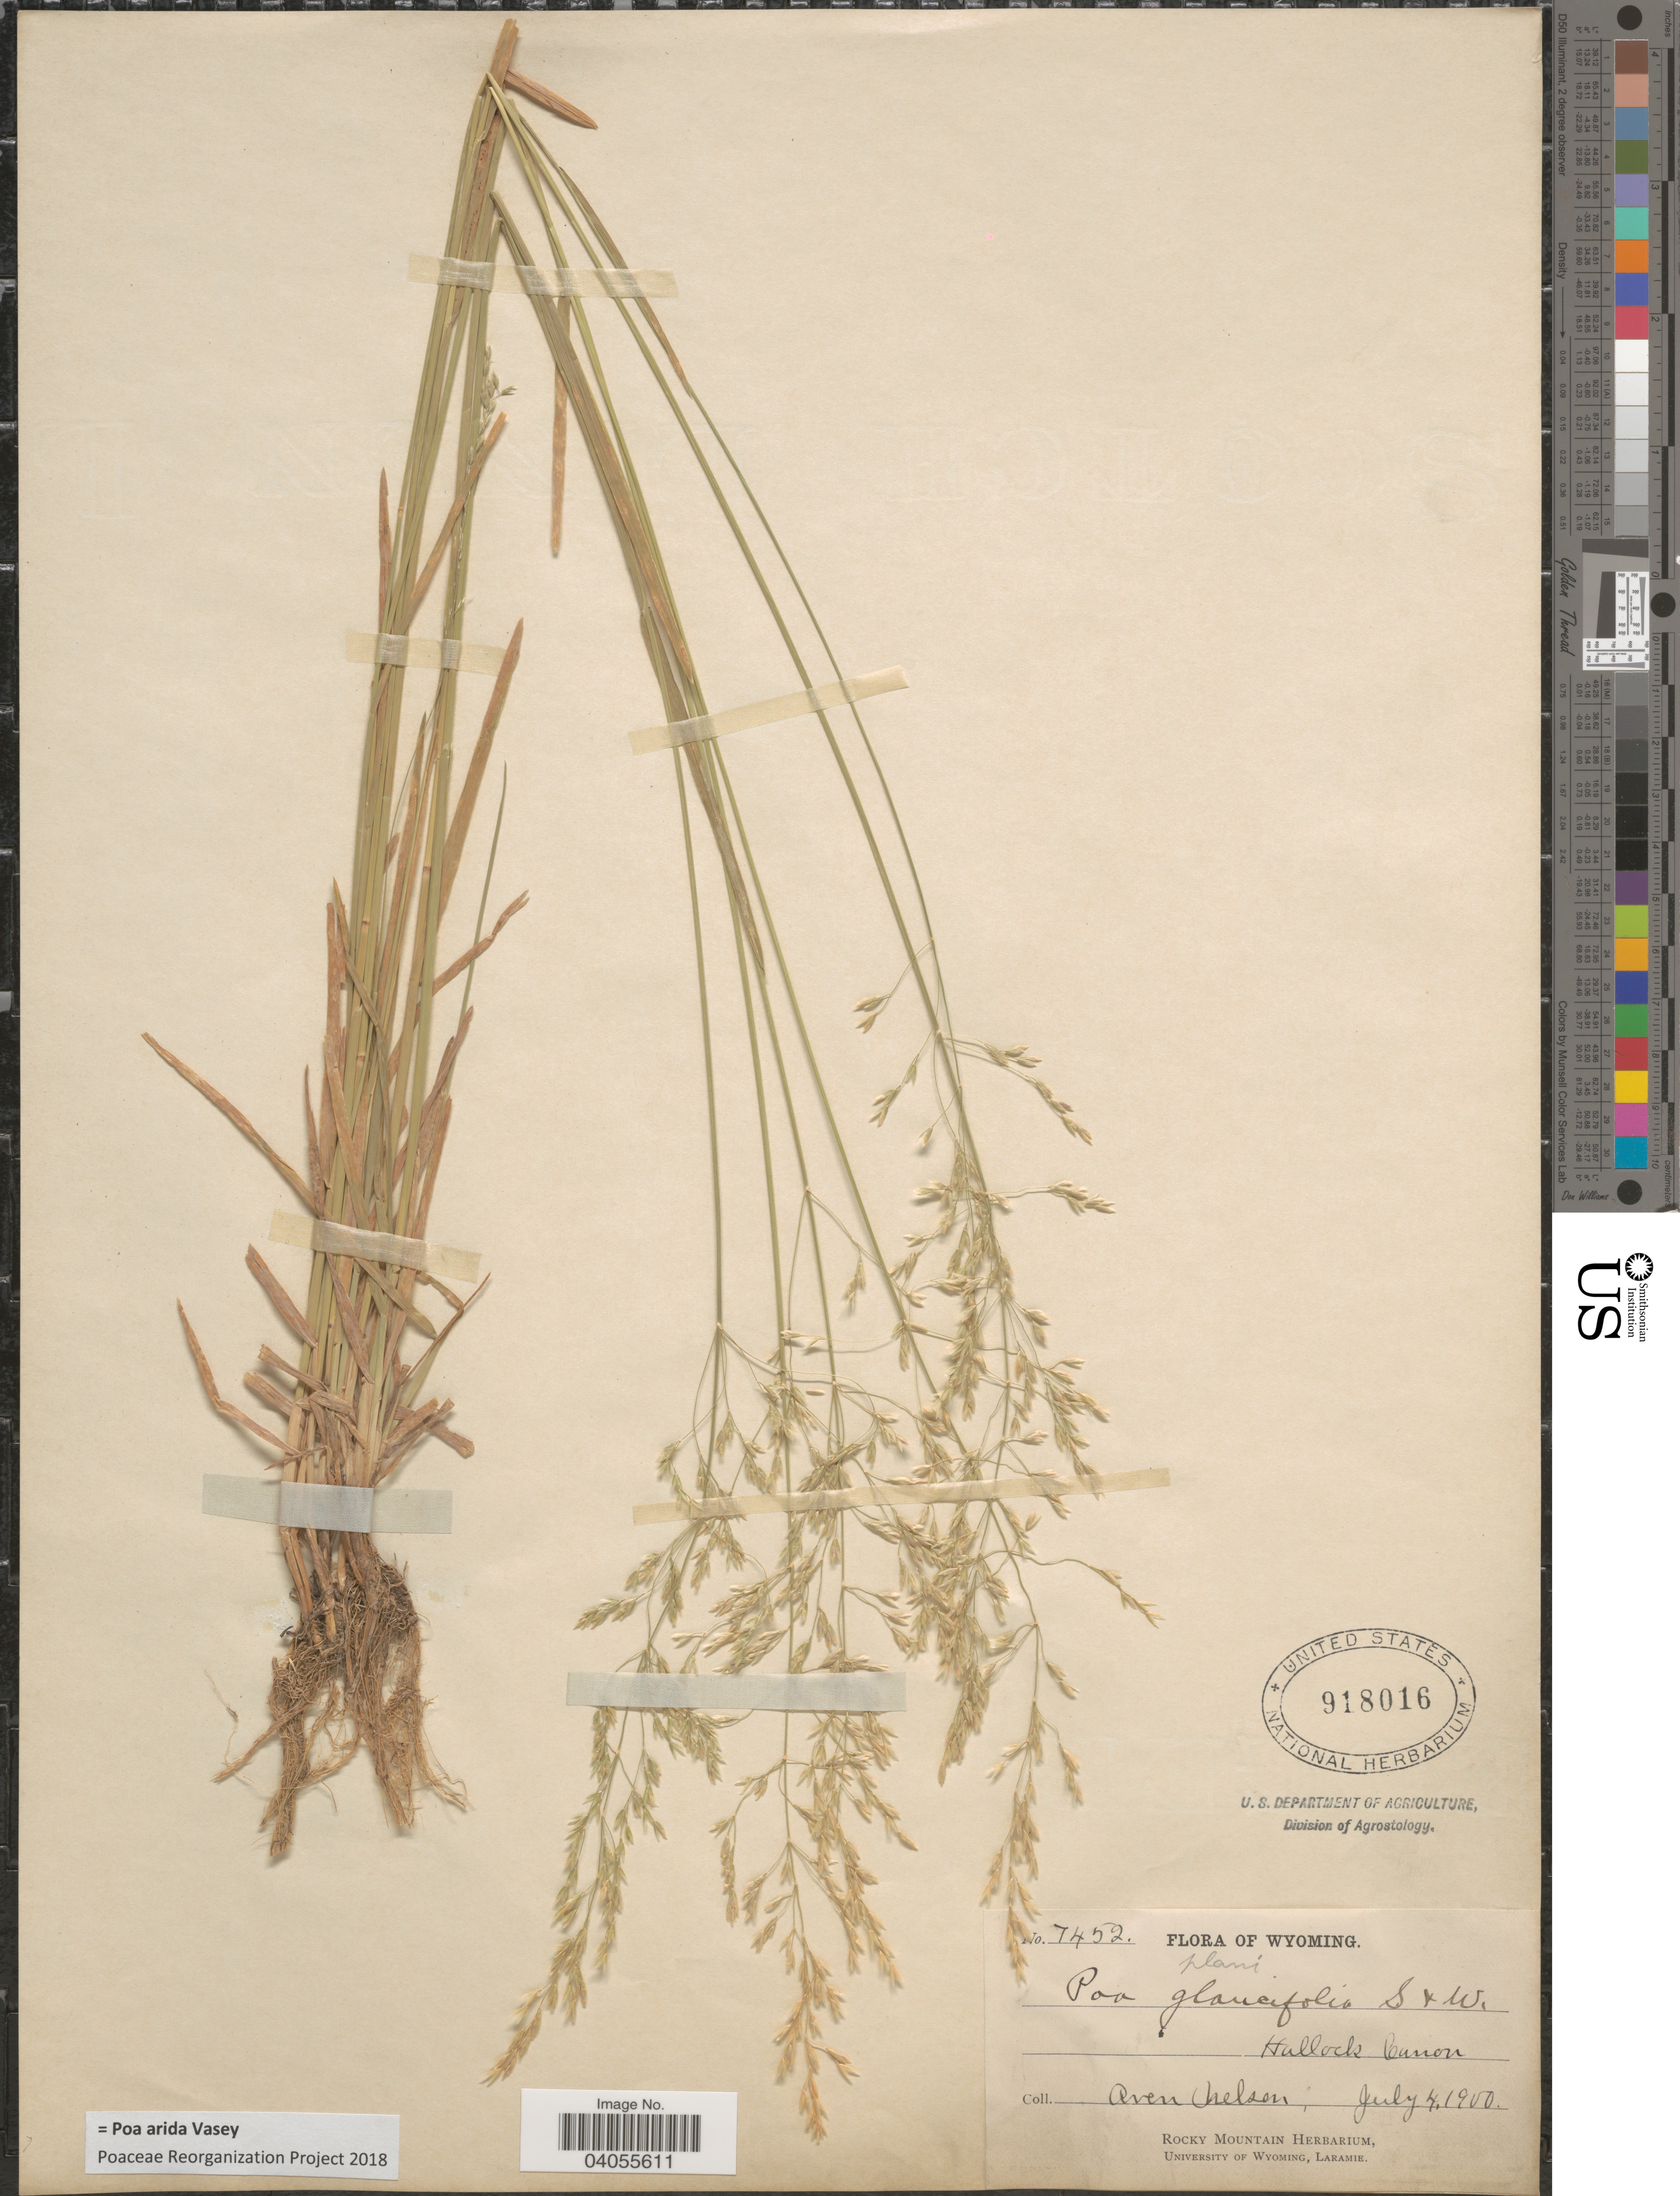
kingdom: Plantae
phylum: Tracheophyta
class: Liliopsida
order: Poales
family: Poaceae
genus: Poa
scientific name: Poa arida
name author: Vasey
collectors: A. Nelson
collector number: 7452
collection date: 1900-07-04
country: United States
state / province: Wyoming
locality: Hallock Canon.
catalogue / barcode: US 918016